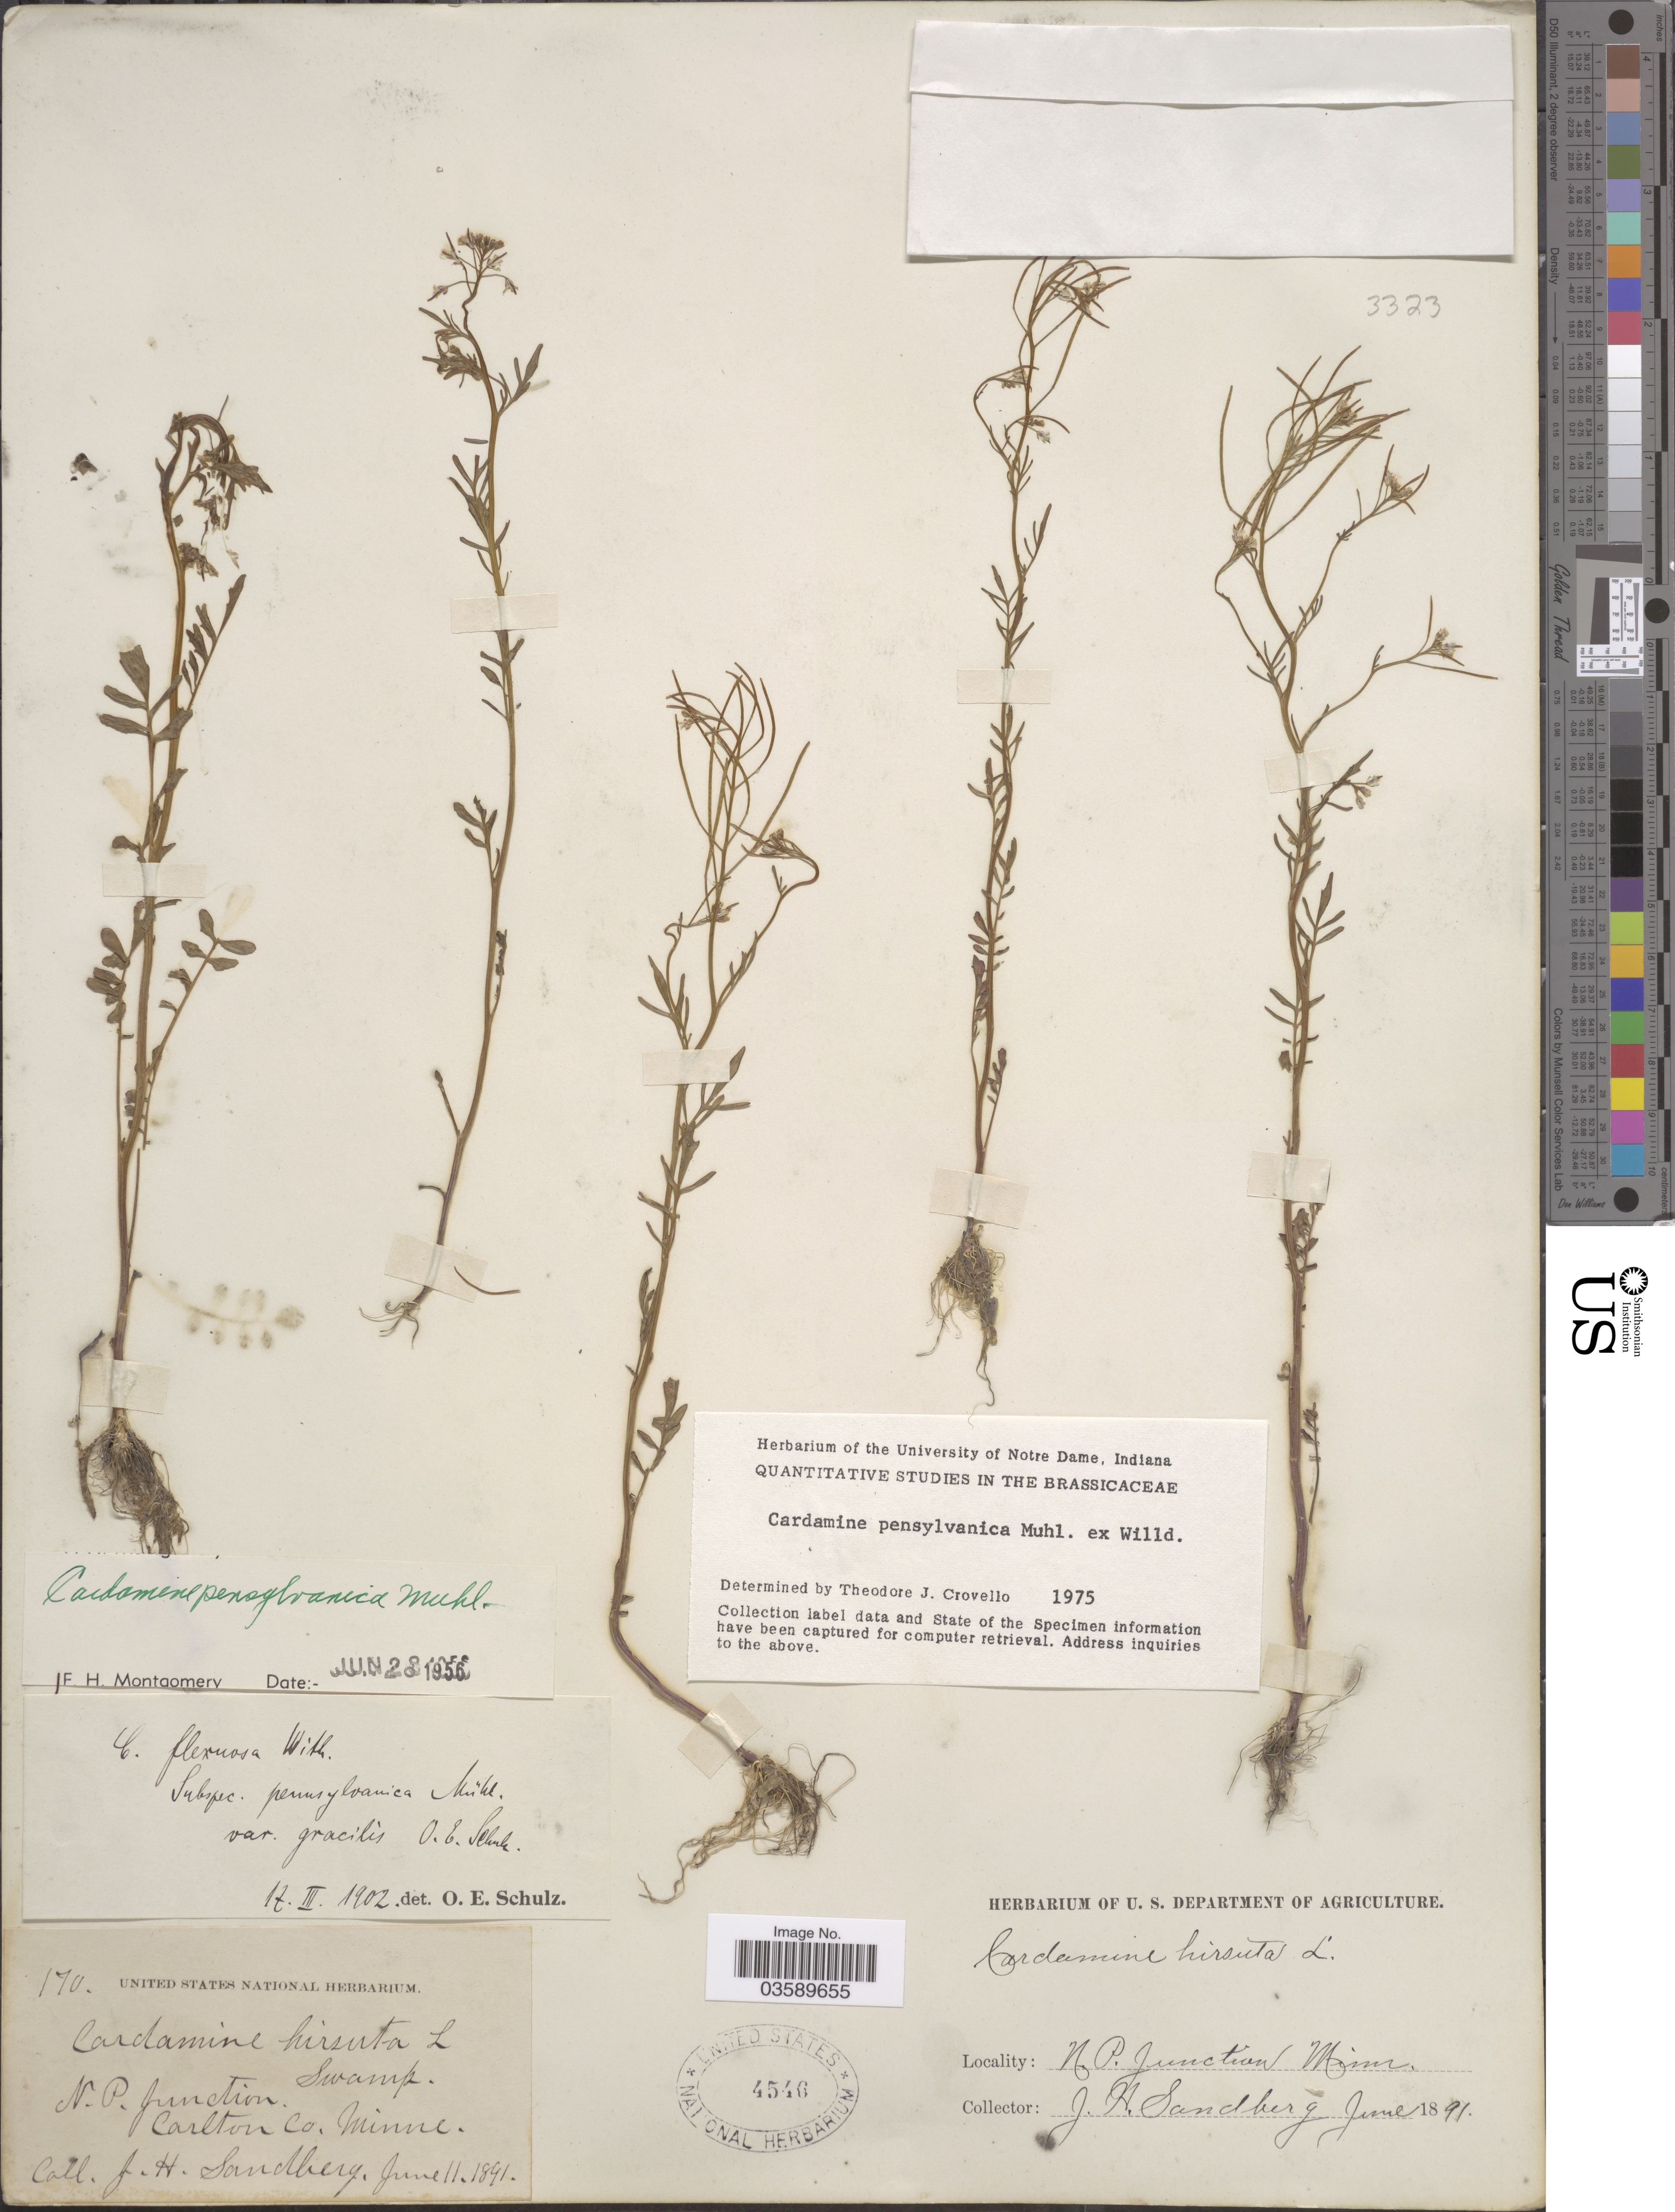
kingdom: Plantae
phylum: Tracheophyta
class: Magnoliopsida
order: Brassicales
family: Brassicaceae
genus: Cardamine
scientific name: Cardamine pensylvanica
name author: Muhl. ex Willd.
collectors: J. H. Sandberg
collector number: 170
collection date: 1891-06-11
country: United States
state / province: Minnesota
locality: N.P. Junction, Carlton Co.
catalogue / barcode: US 4546